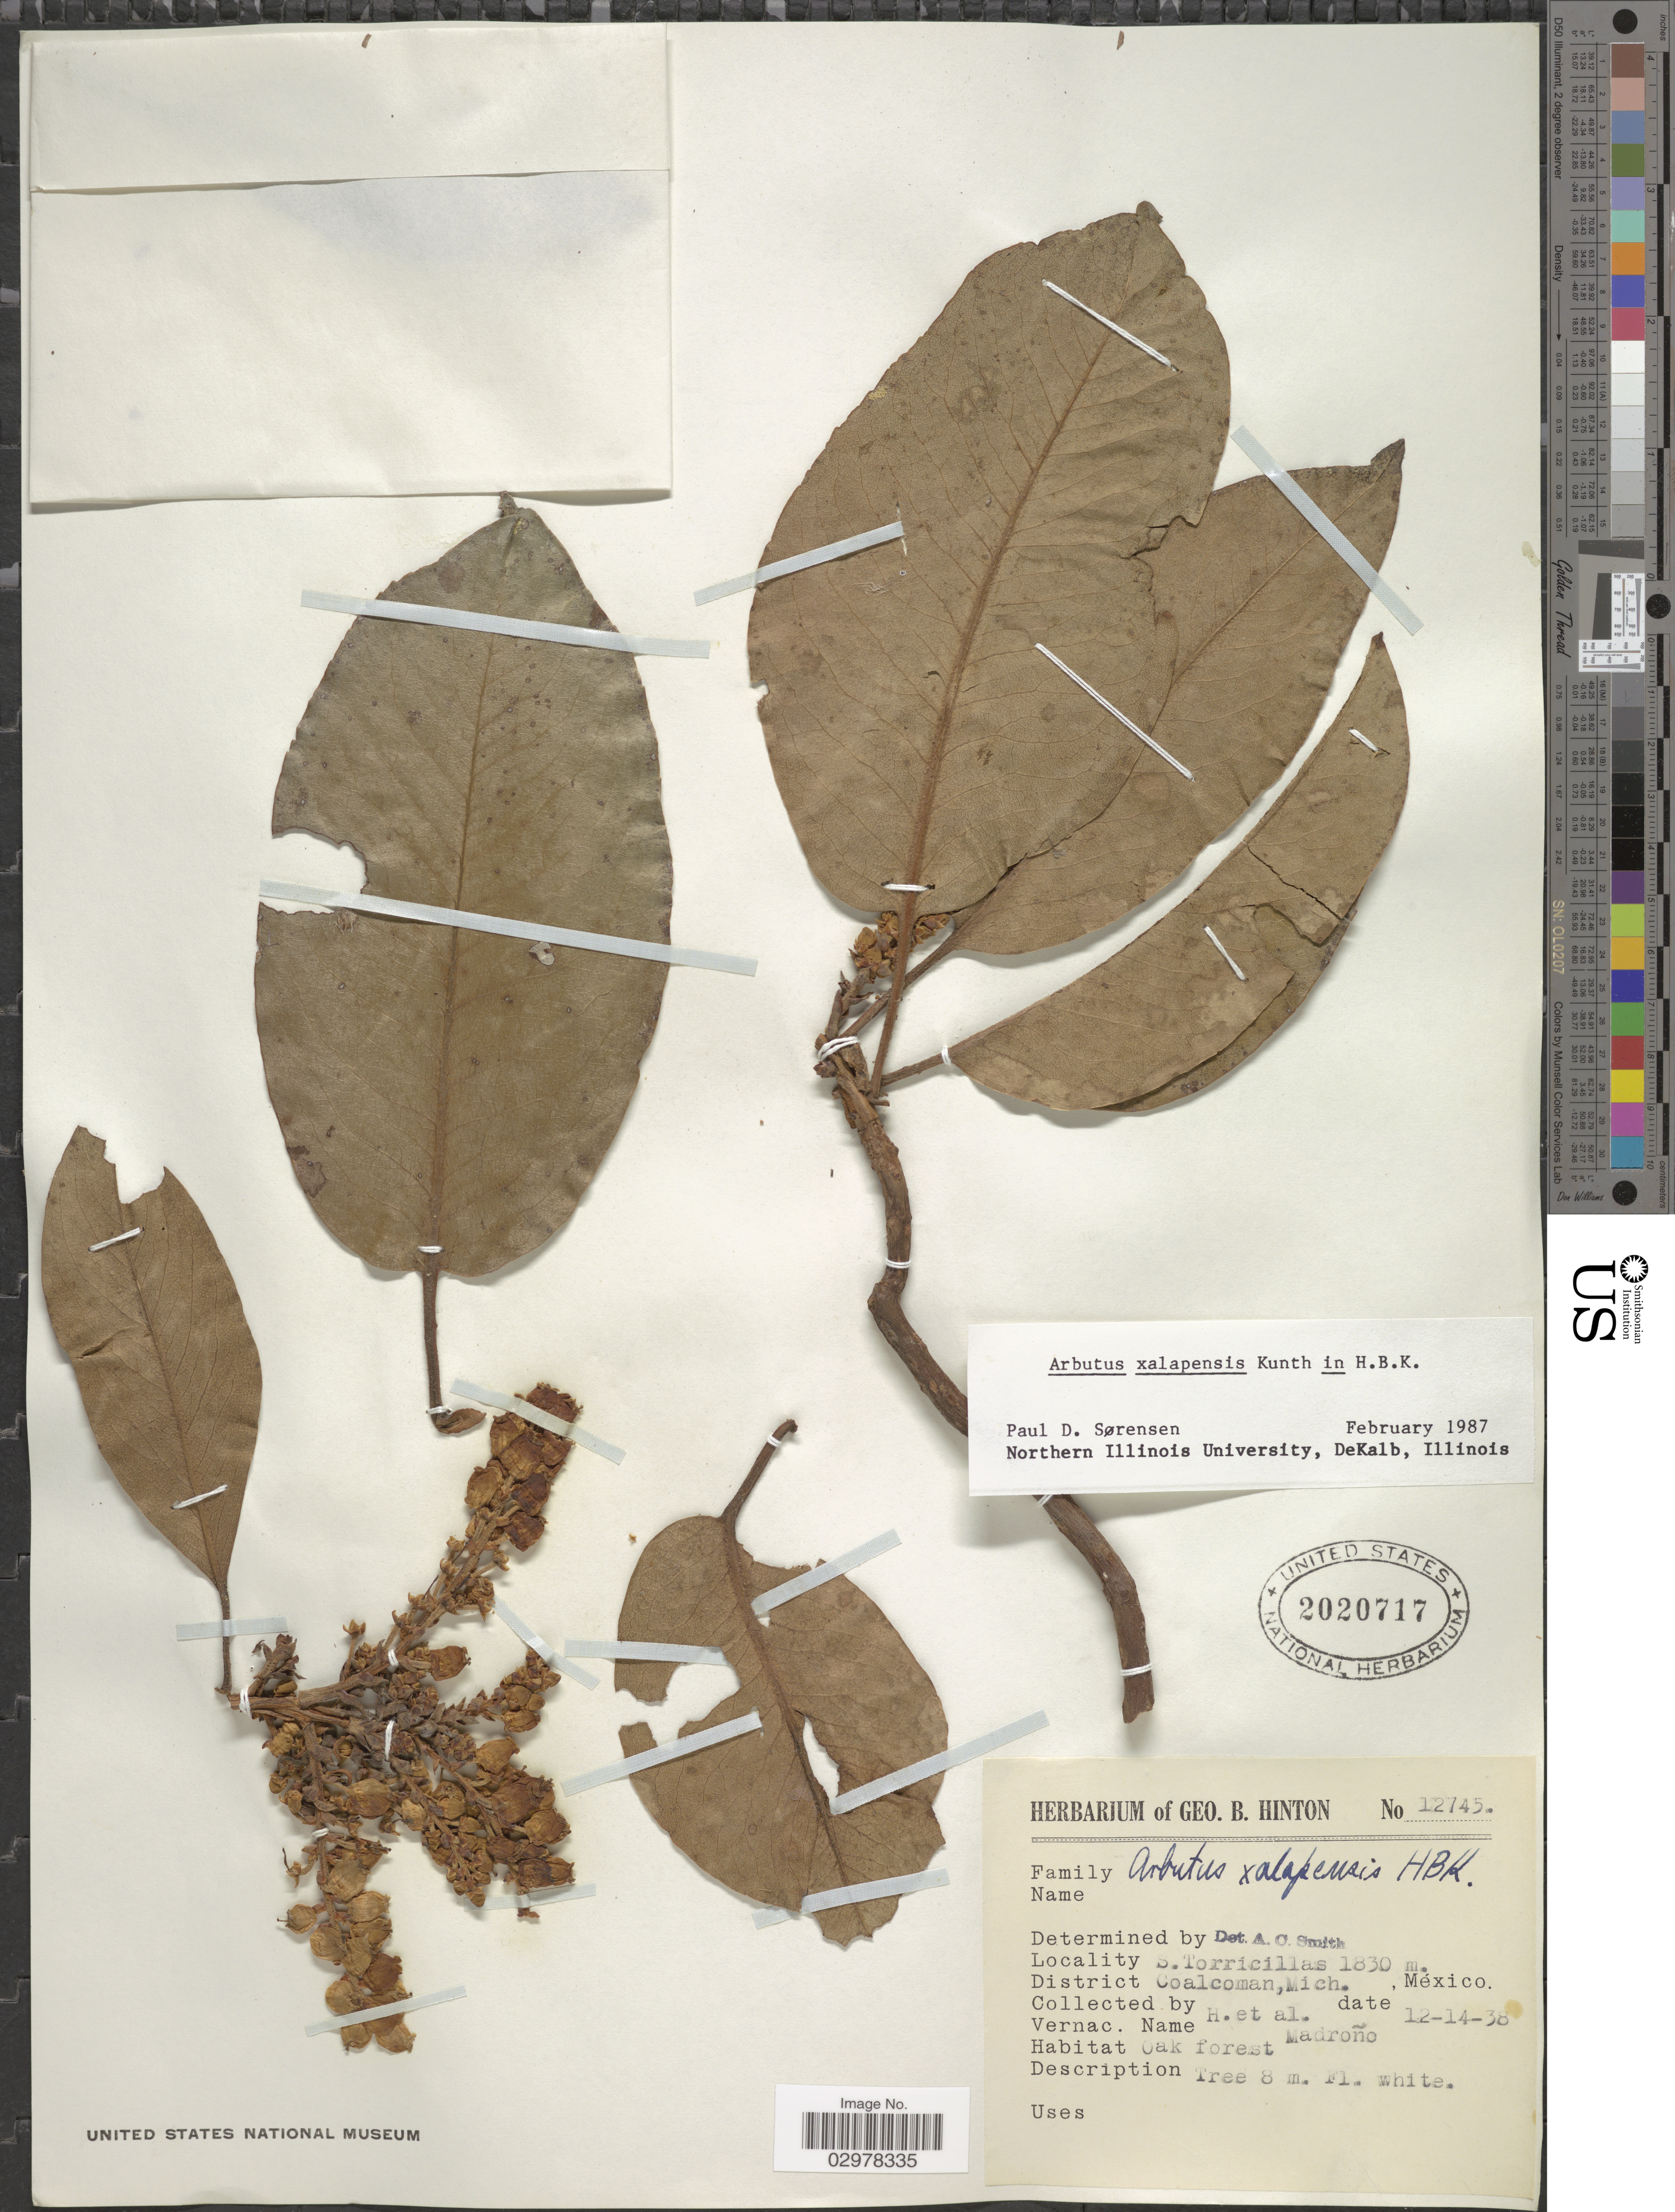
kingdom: Plantae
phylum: Tracheophyta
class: Magnoliopsida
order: Ericales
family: Ericaceae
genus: Arbutus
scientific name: Arbutus xalapensis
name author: Kunth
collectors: G. B. Hinton & et al.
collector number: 12745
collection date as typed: Transcribed d/m/y: 14/12/38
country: Mexico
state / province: Michoacán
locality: S. Torricillas, District Coalcoman.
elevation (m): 1830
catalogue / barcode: US 2020717